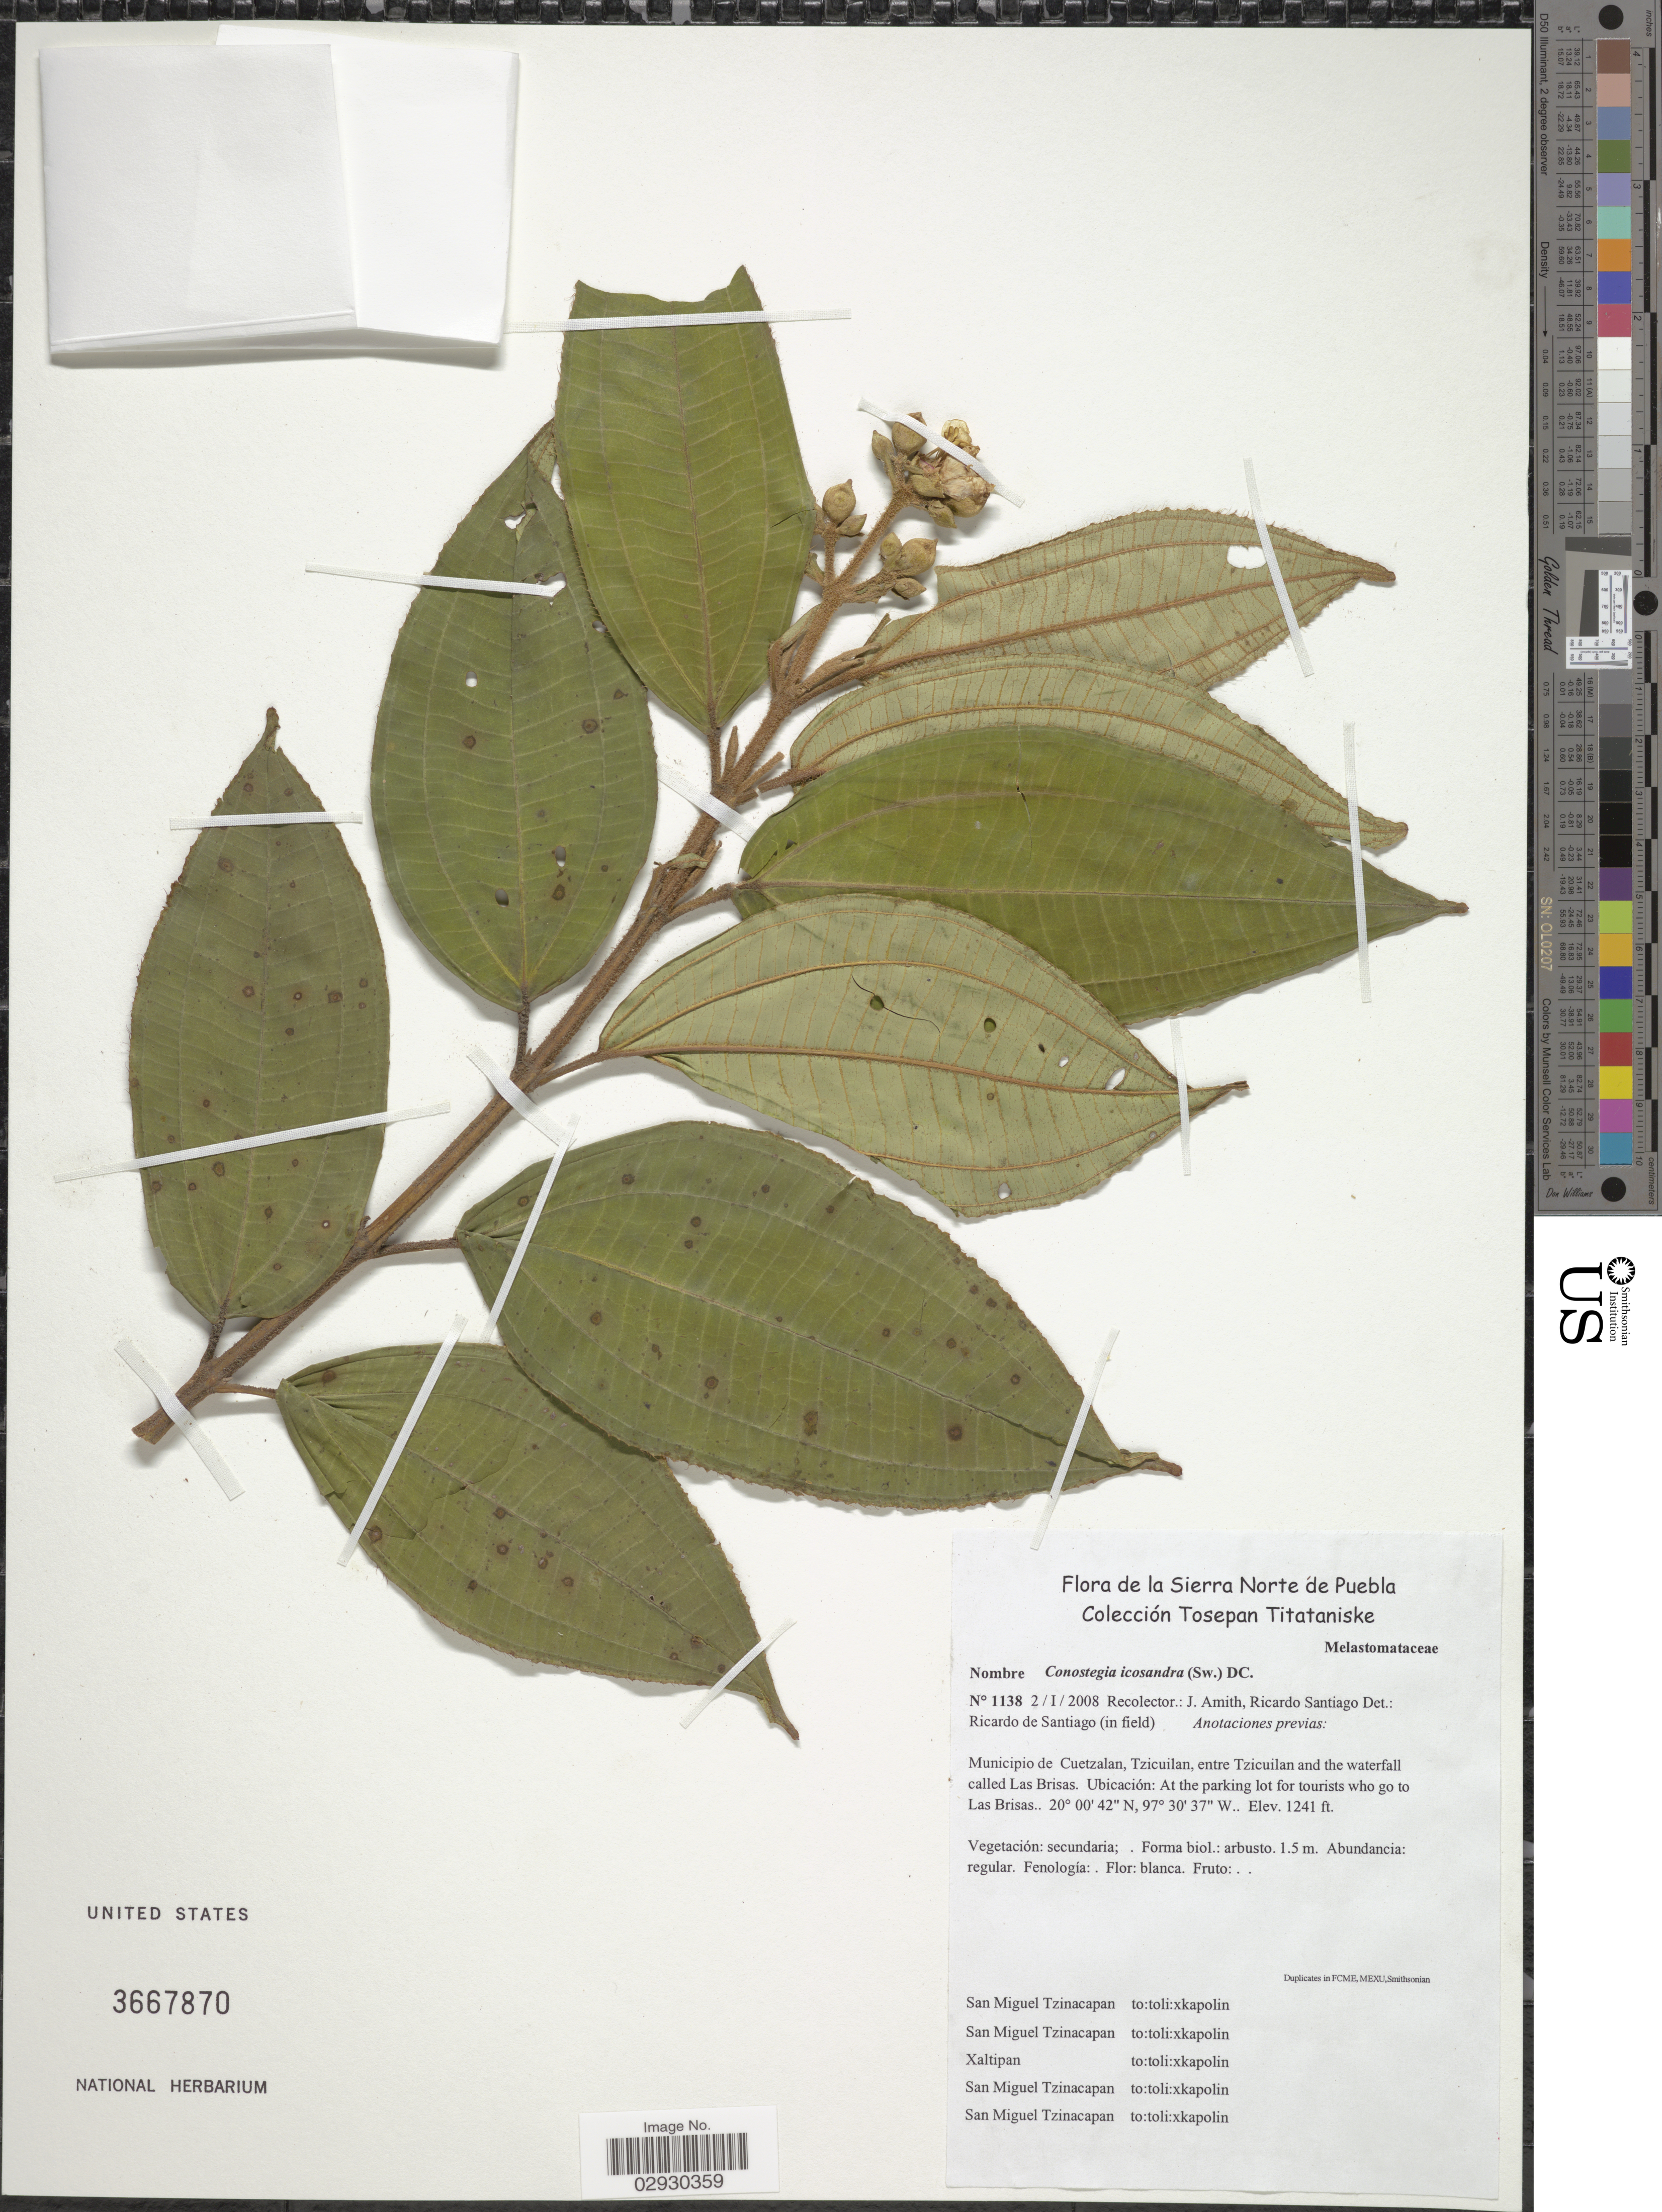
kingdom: Plantae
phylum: Tracheophyta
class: Magnoliopsida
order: Myrtales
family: Melastomataceae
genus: Conostegia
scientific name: Conostegia icosandra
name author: (Sw.) Urb.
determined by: Santiago, Ricardo de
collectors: J. D. Amith & R. Santiago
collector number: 1138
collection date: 2008-01-02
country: Mexico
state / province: Puebla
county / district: Cuetzalan del Progreso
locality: La Sierra Norte de Puebla. Colección Tosepan Titataniske. Municipio de Cuetzalan, Tzicuilan, entre Tzicuilan and the waterfall called Las Brisas. Ubicación: At the parking lot for tourists who go to Las Brisas.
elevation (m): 378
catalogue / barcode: US 3667870